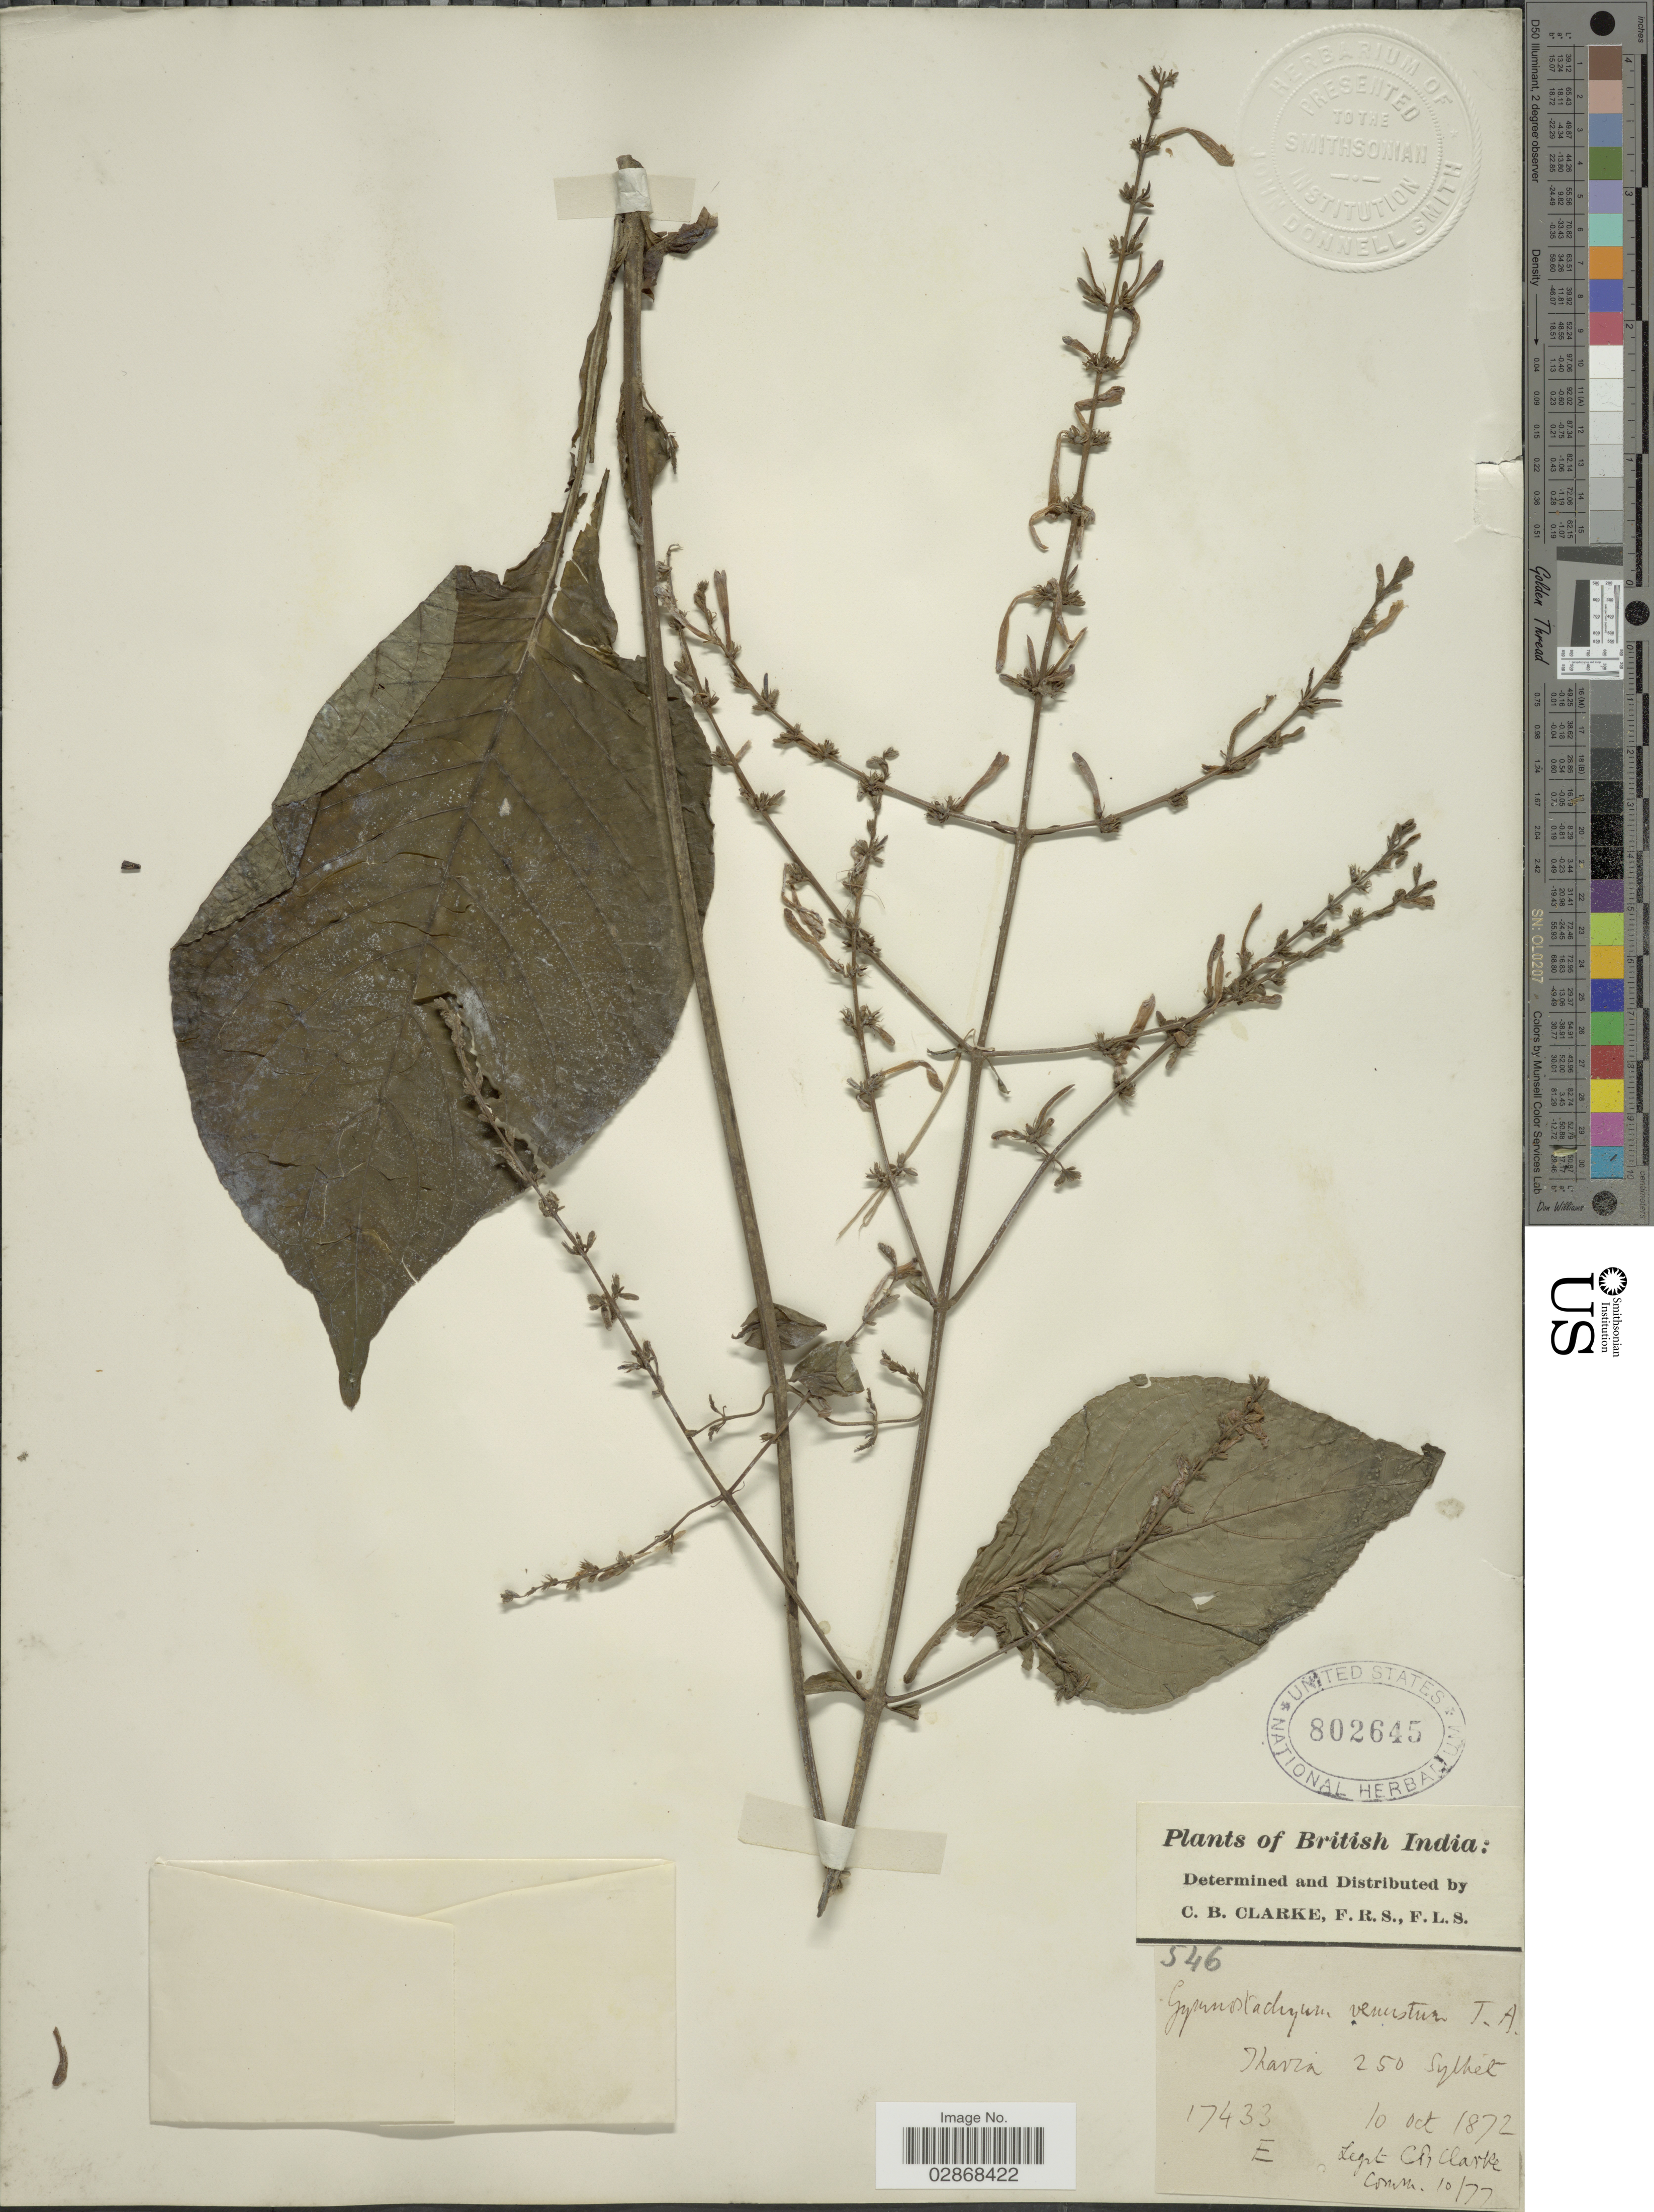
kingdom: Plantae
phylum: Tracheophyta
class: Magnoliopsida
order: Lamiales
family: Acanthaceae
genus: Gymnostachyum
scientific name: Gymnostachyum venustum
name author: (Wall.) T. Anderson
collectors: C. B. Clarke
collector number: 17433E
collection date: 1872-10-10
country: India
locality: British India. Tharia.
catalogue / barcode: US 802645